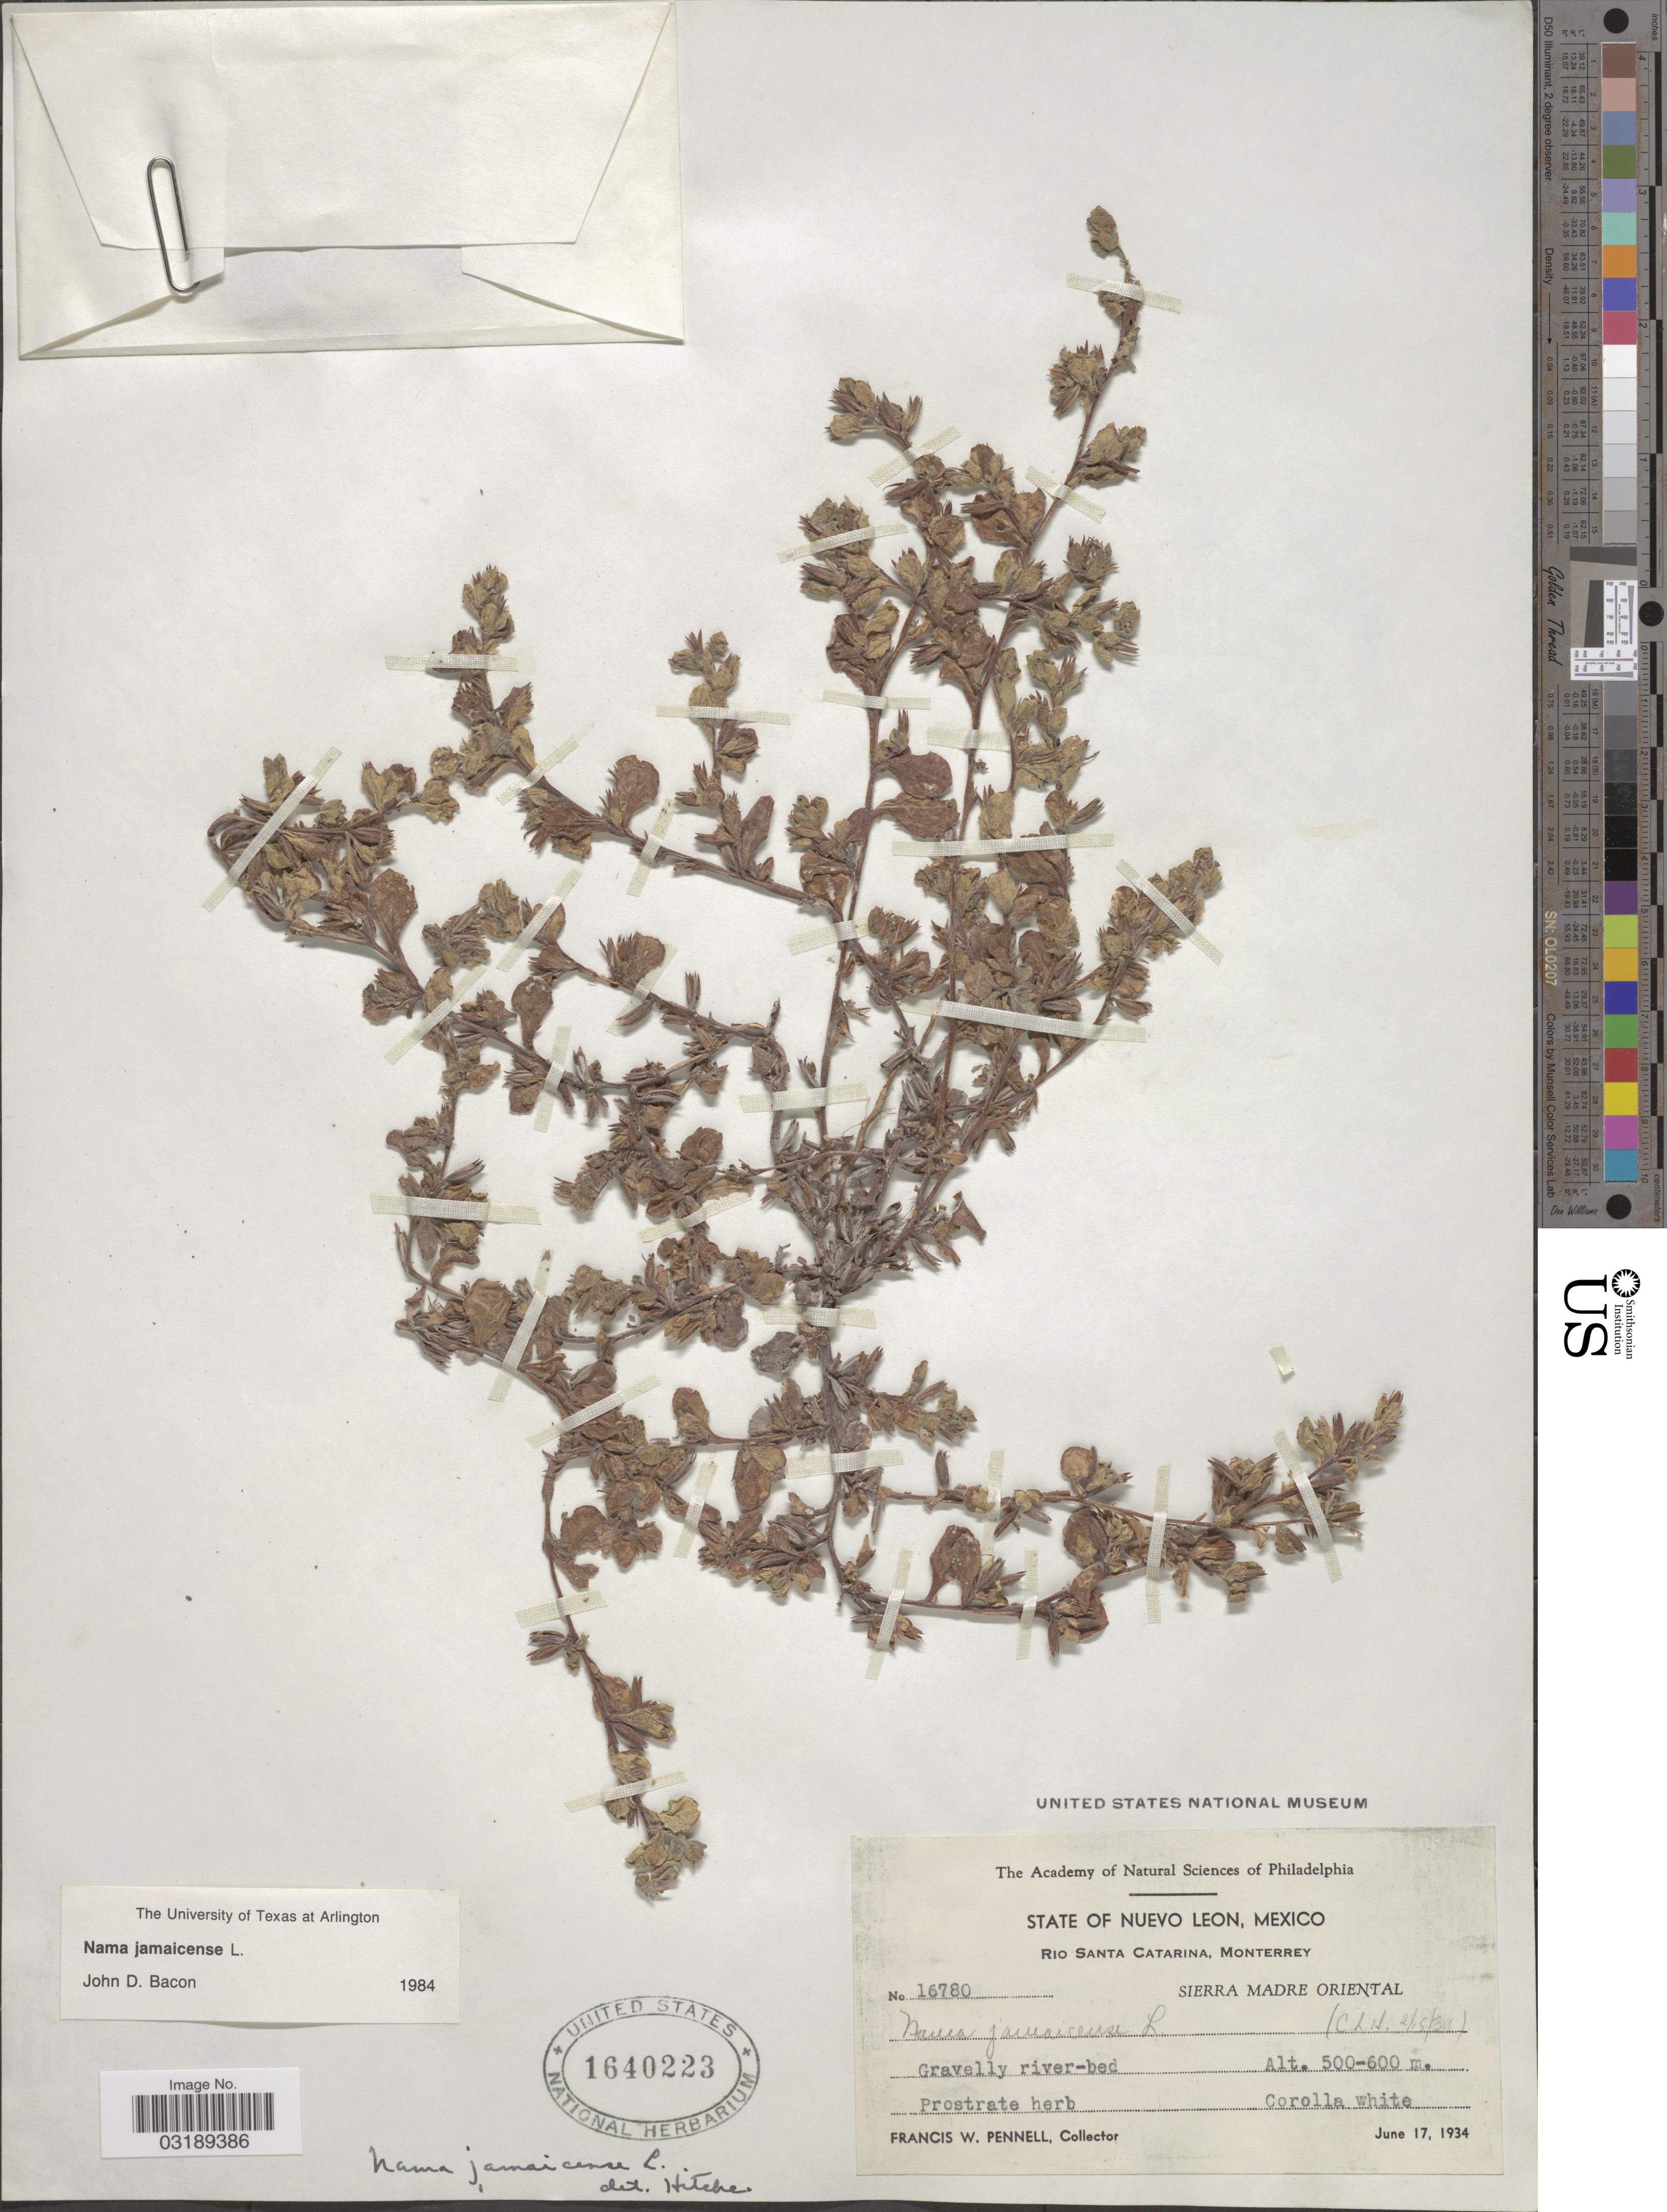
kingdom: Plantae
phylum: Tracheophyta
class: Magnoliopsida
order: Boraginales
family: Namaceae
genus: Nama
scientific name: Nama jamaicensis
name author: L.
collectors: F. W. Pennell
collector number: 16780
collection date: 1934-06-17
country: Mexico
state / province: Nuevo León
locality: Rio Santa Catarina, Monterrey, Sierra Madre Oriental.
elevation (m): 500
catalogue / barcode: US 1640223